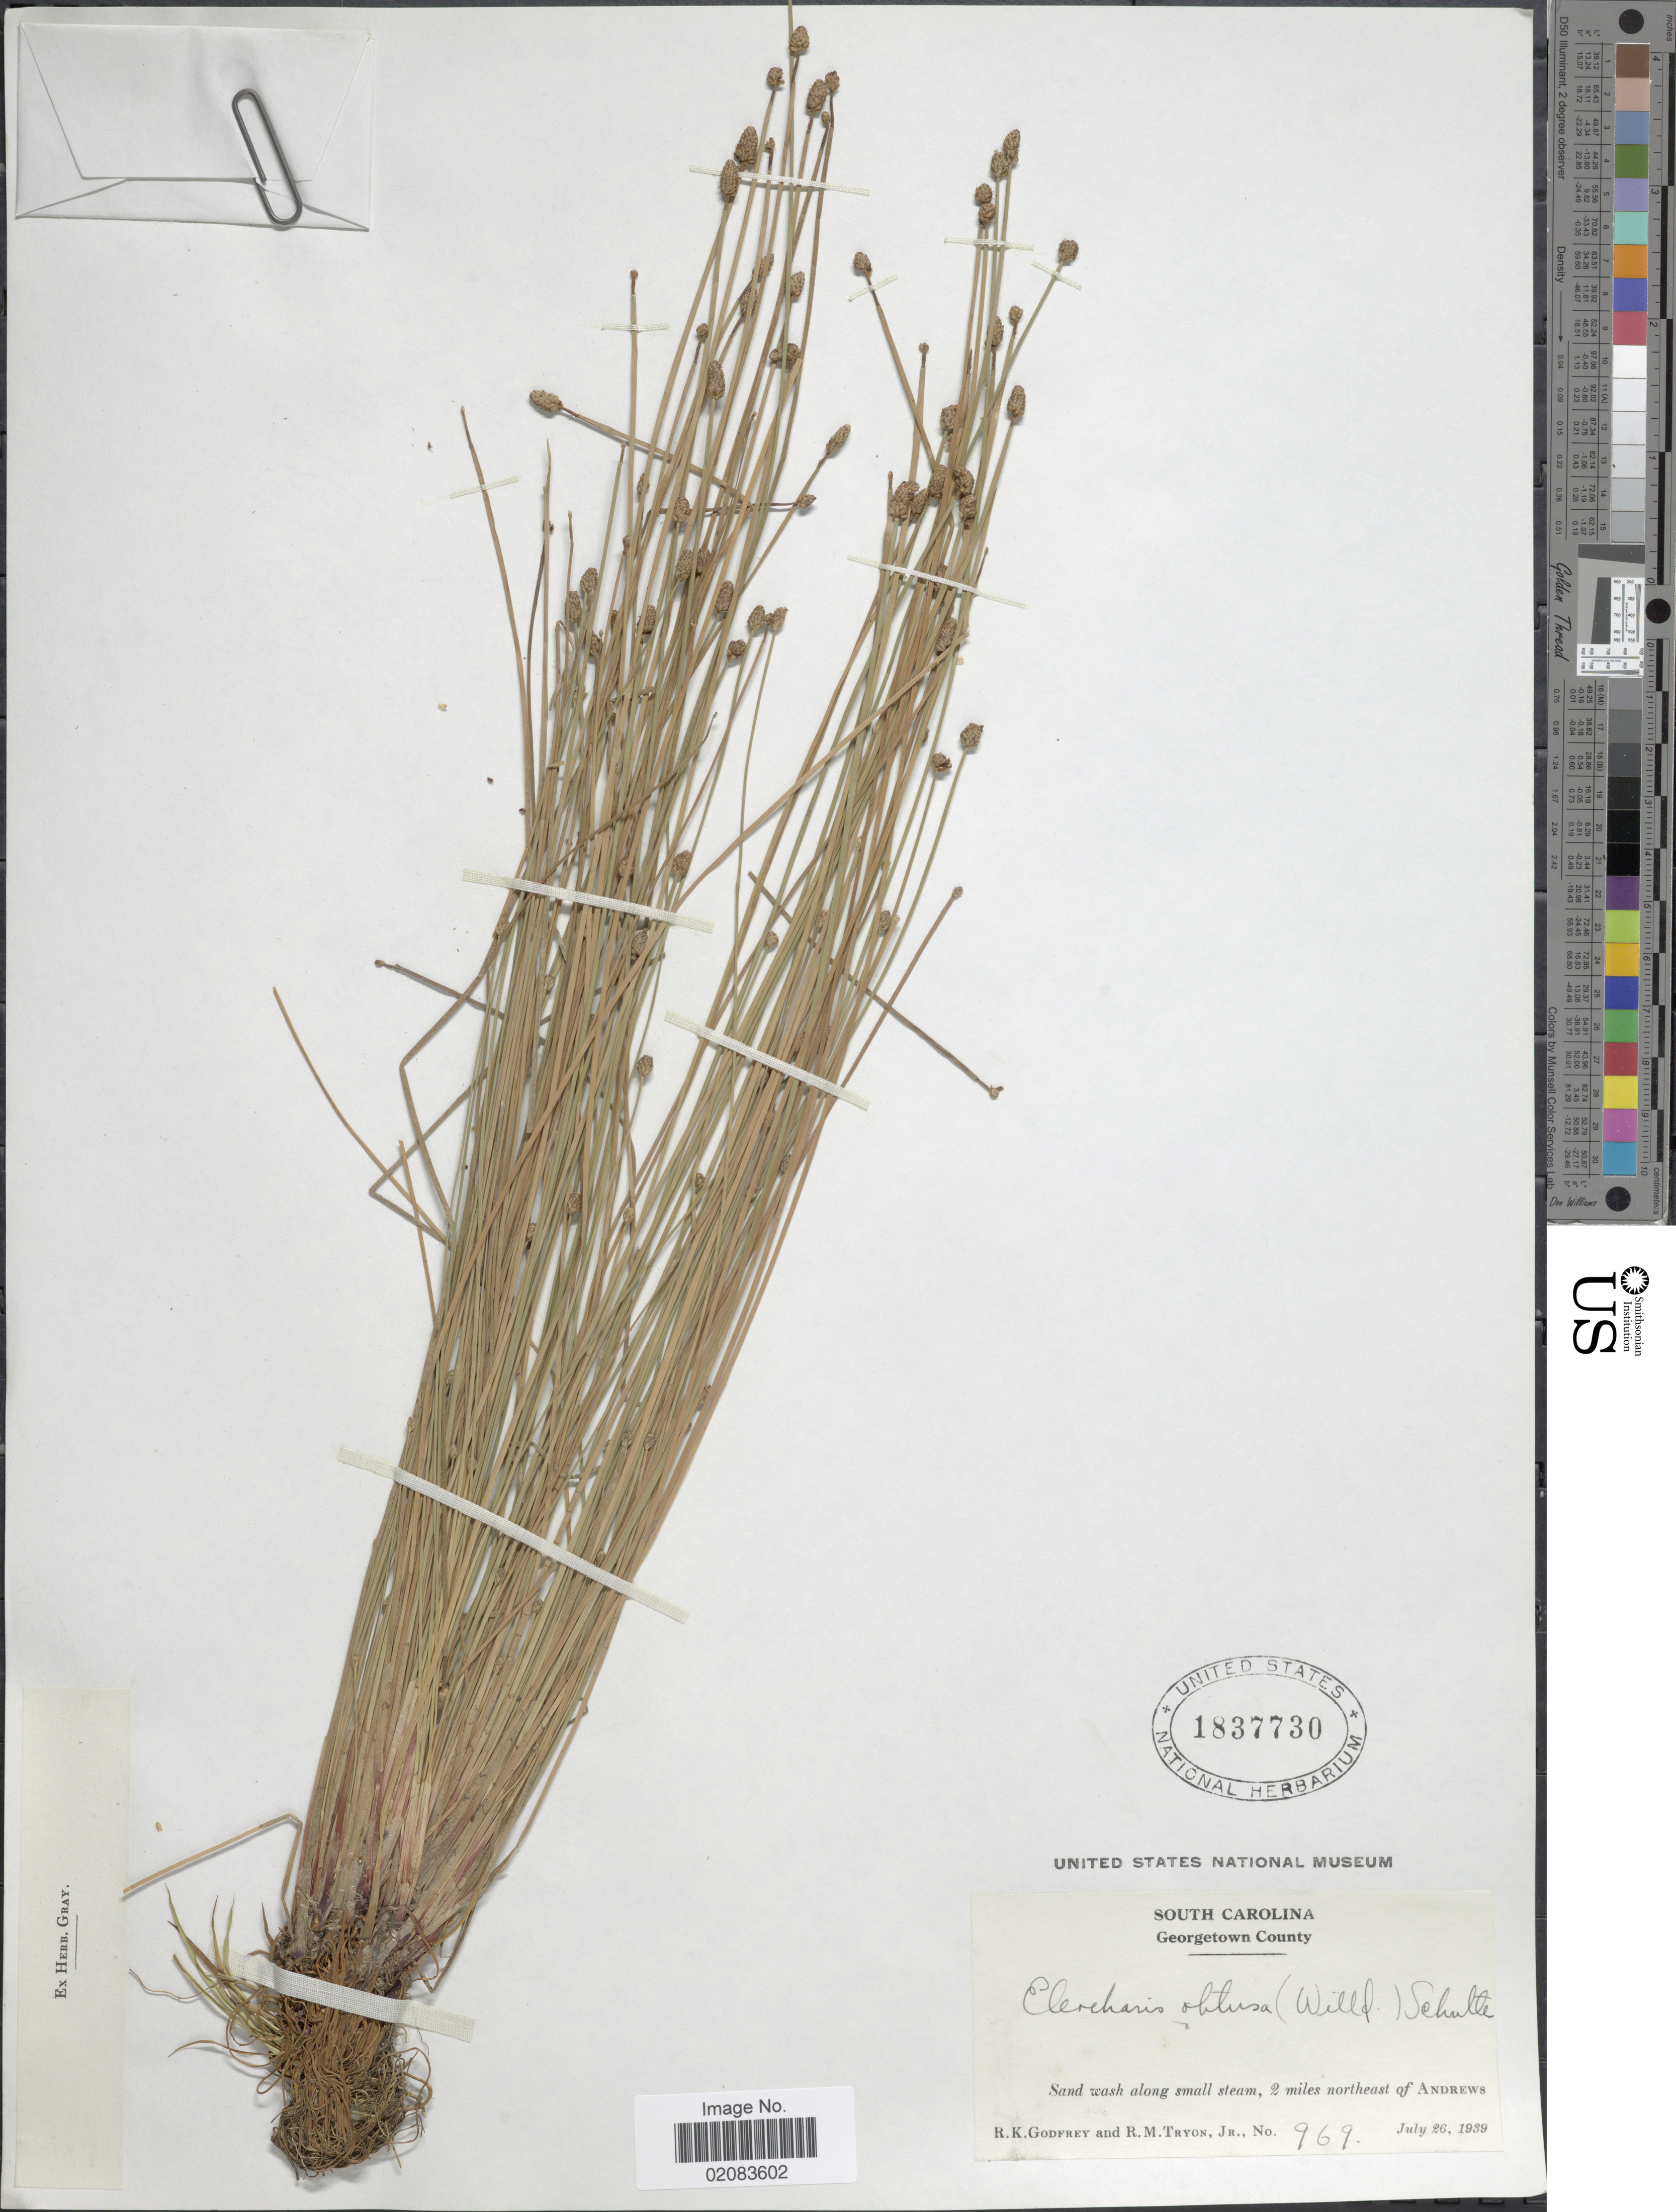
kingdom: Plantae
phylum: Tracheophyta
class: Liliopsida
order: Poales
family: Cyperaceae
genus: Eleocharis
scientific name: Eleocharis obtusa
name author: (Willd.) Schult.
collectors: R. K. Godfrey & R. M. Tryon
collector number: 969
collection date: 1939-07-26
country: United States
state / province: South Carolina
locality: Georgetown County, sand wash along small stream, 2 miles northeast of Andrews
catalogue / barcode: US 1837730